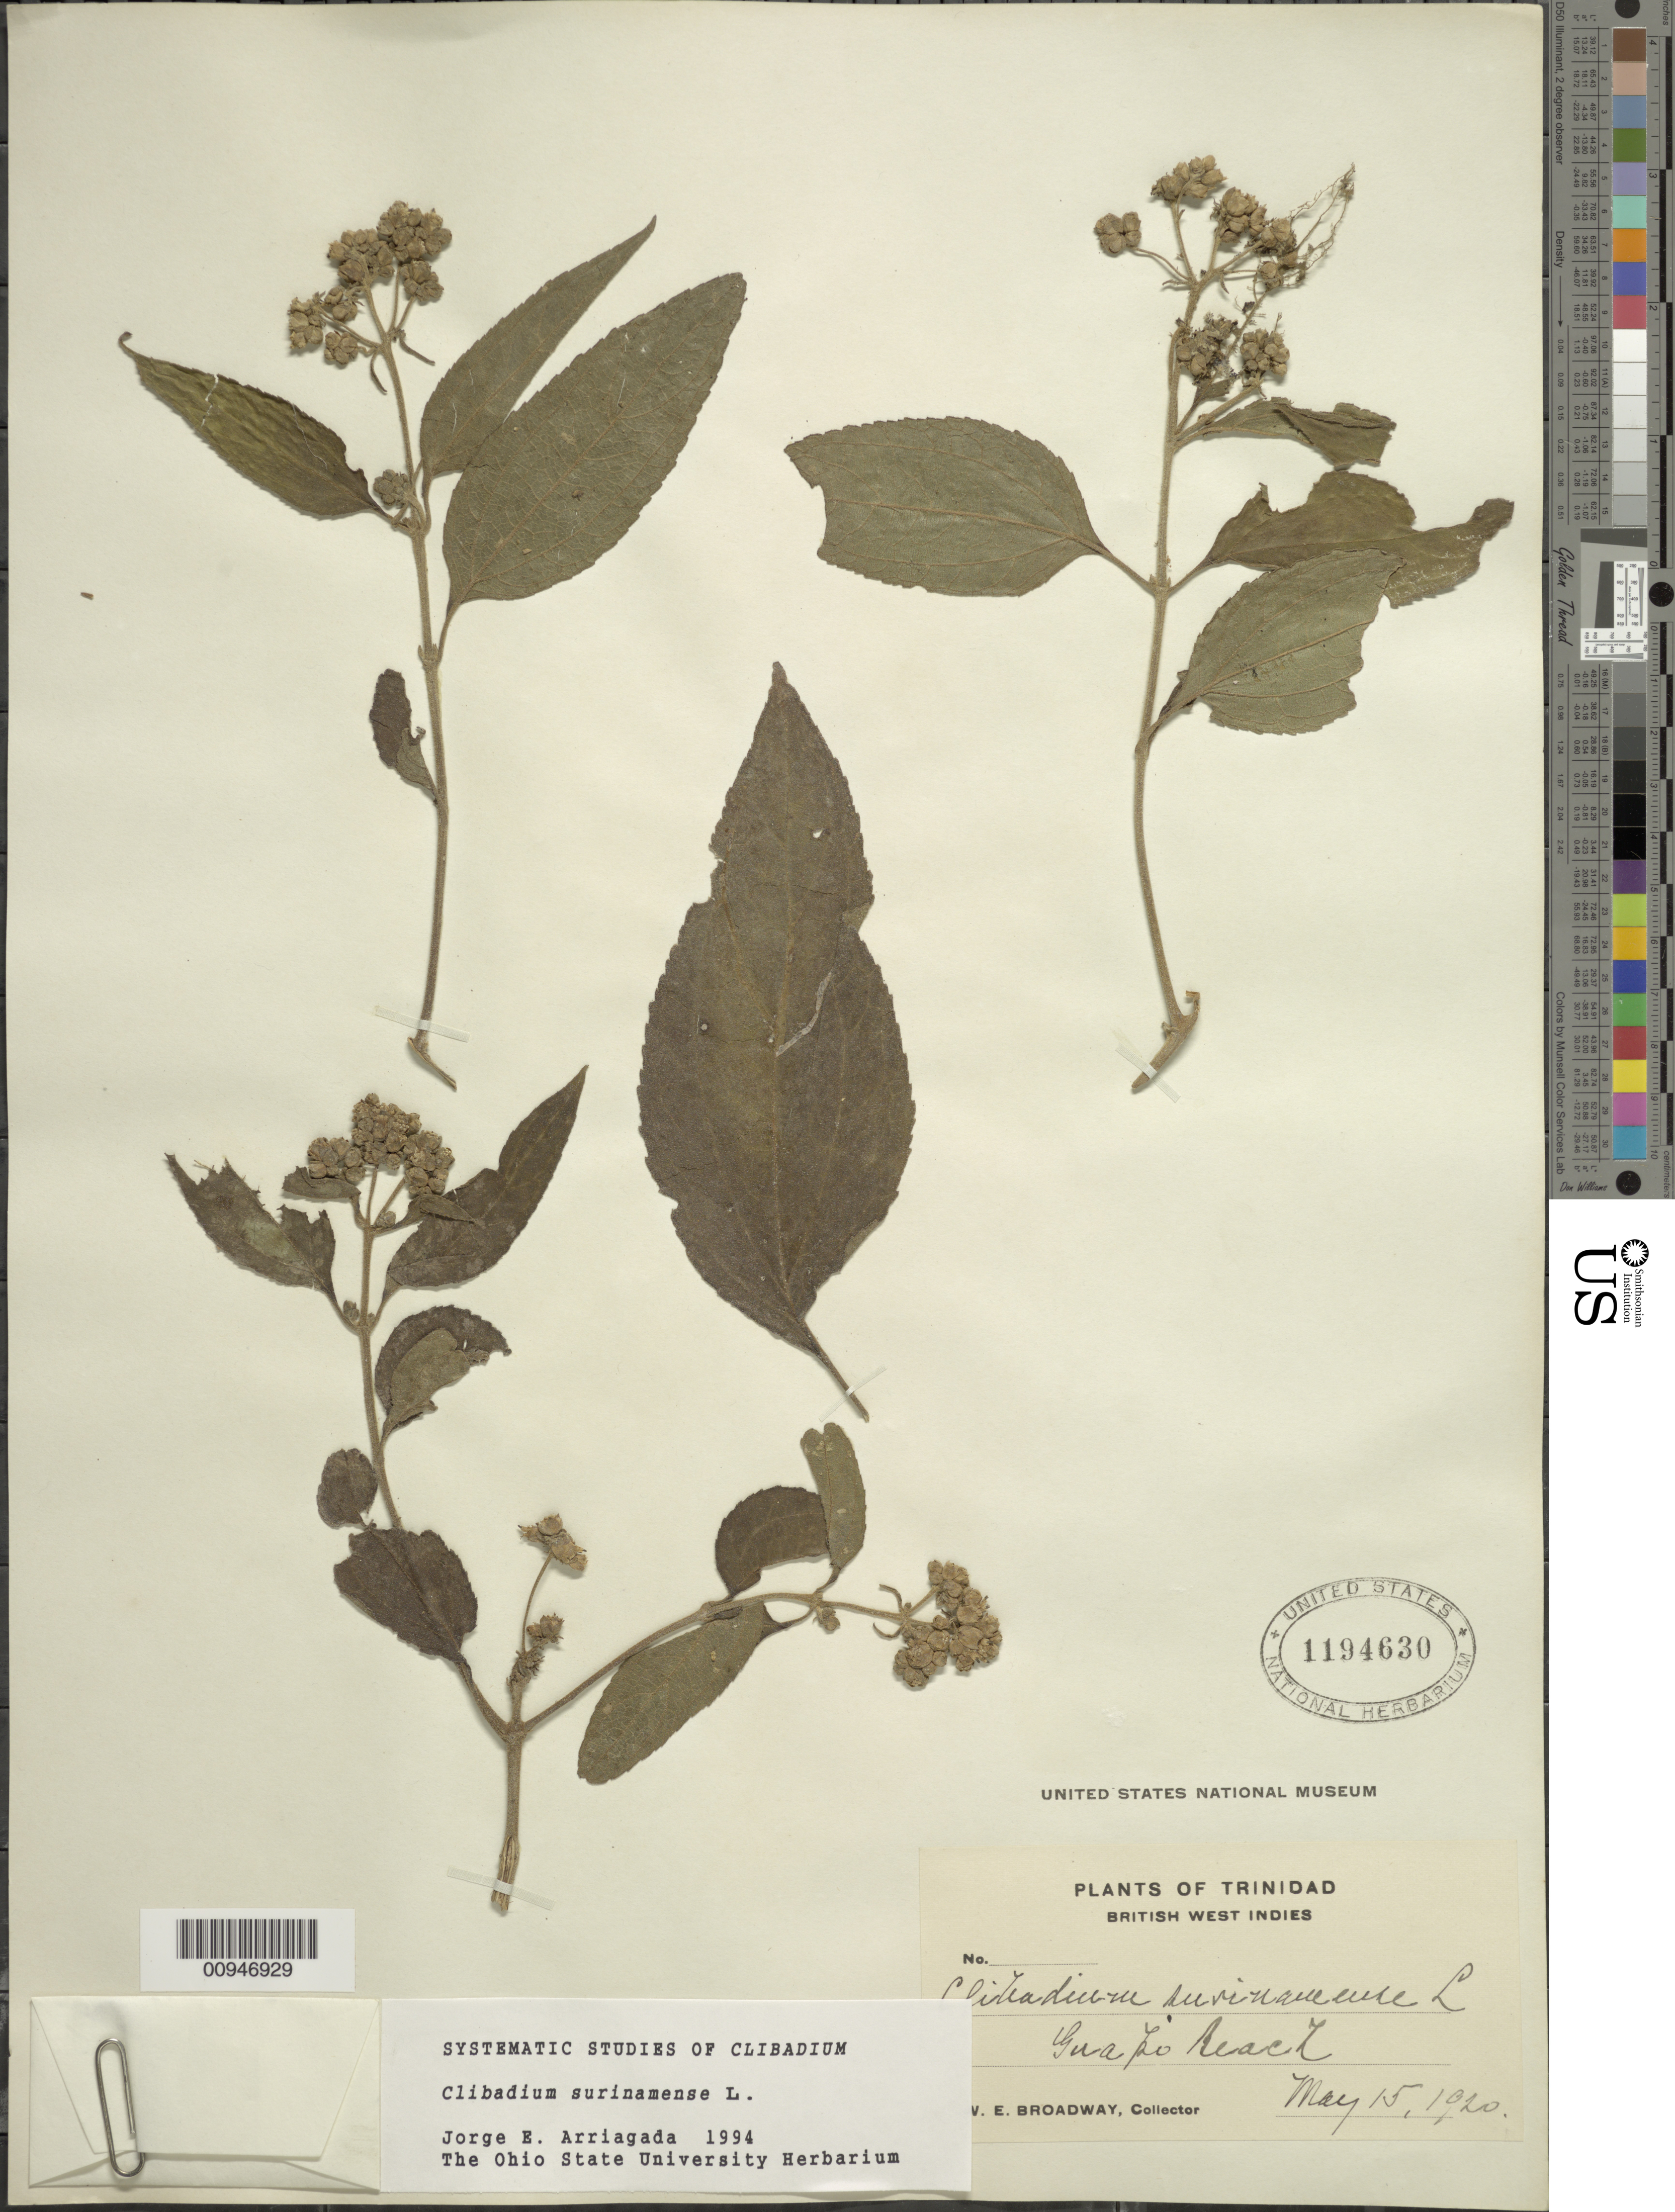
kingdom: Plantae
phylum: Tracheophyta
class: Magnoliopsida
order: Asterales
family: Asteraceae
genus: Clibadium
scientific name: Clibadium surinamense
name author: L.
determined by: Arriagada, J. E.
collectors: W. E. Broadway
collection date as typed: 15 May 1920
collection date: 1920-05-15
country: Trinidad and Tobago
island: Trinidad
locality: Gaupo Beach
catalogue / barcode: US 1194630